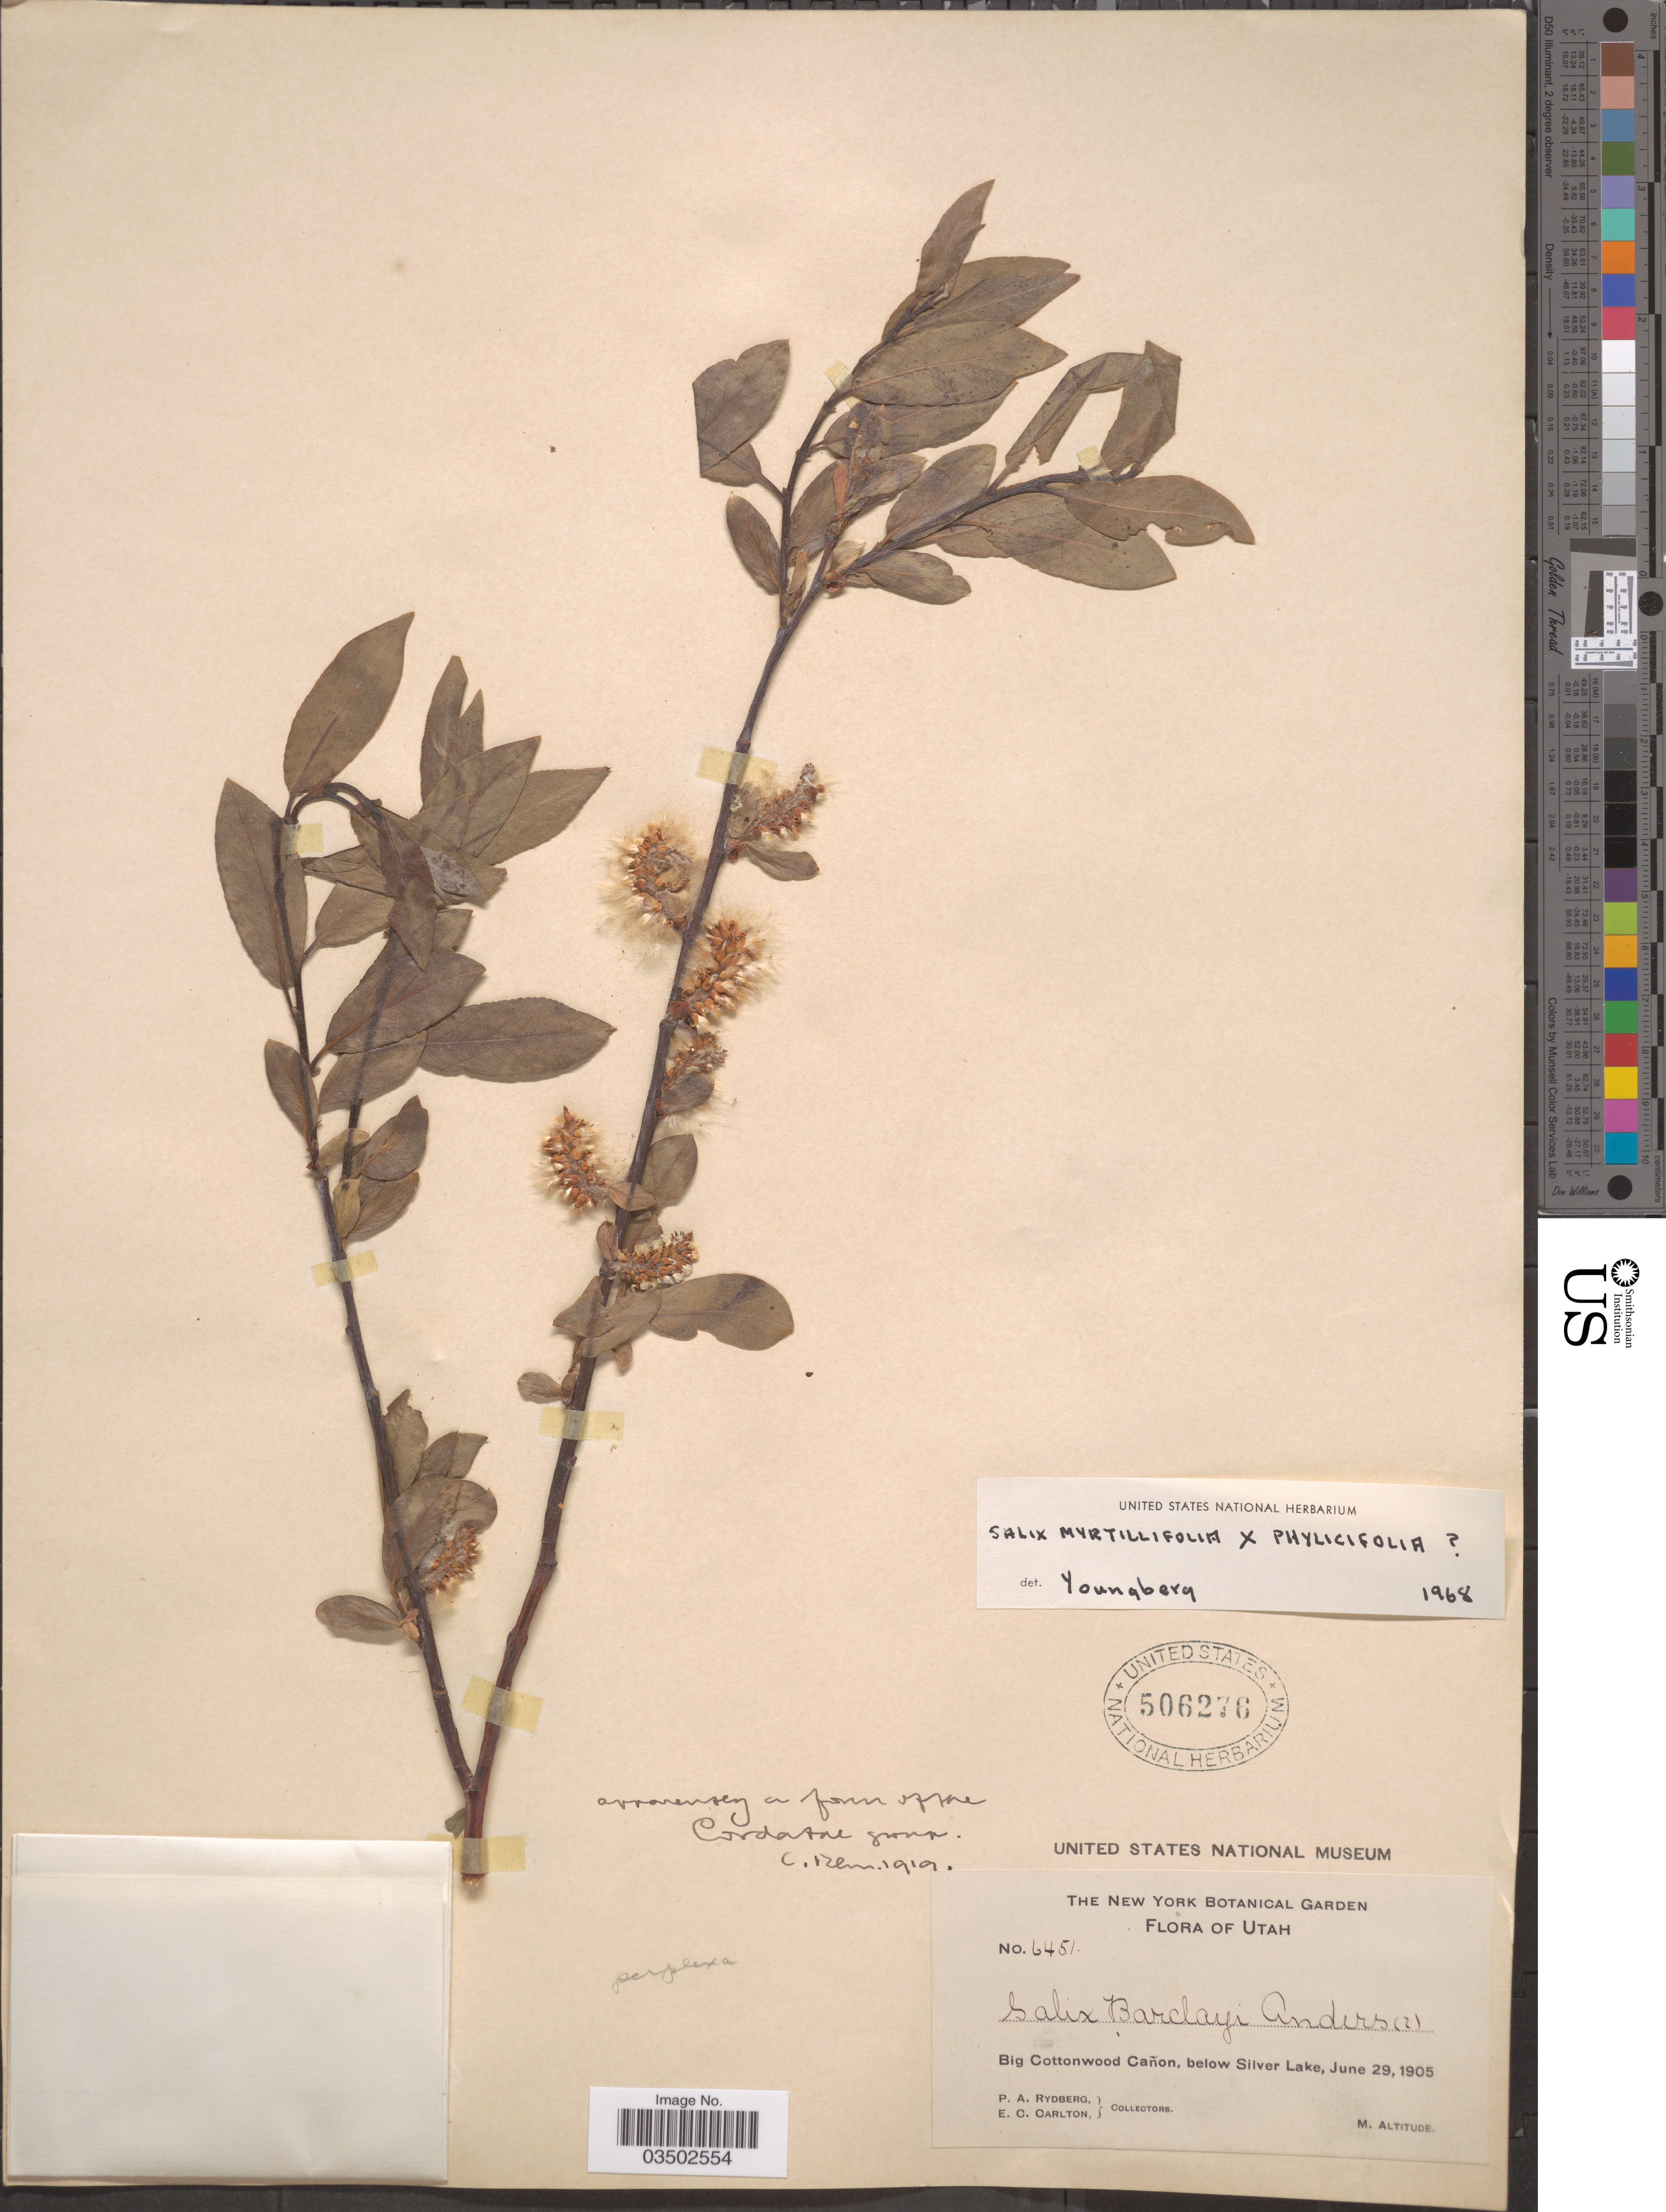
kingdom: Plantae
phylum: Tracheophyta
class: Magnoliopsida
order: Malpighiales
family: Salicaceae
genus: Salix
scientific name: Salix pseudocordata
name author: (Andersson) Andersson ex Rydb.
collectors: P. A. Rydberg & E. Carlton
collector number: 6451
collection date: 1905-06-29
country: United States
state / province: Utah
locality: Big Cottonwood Cañon, below Silver Lake.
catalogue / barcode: US 506276